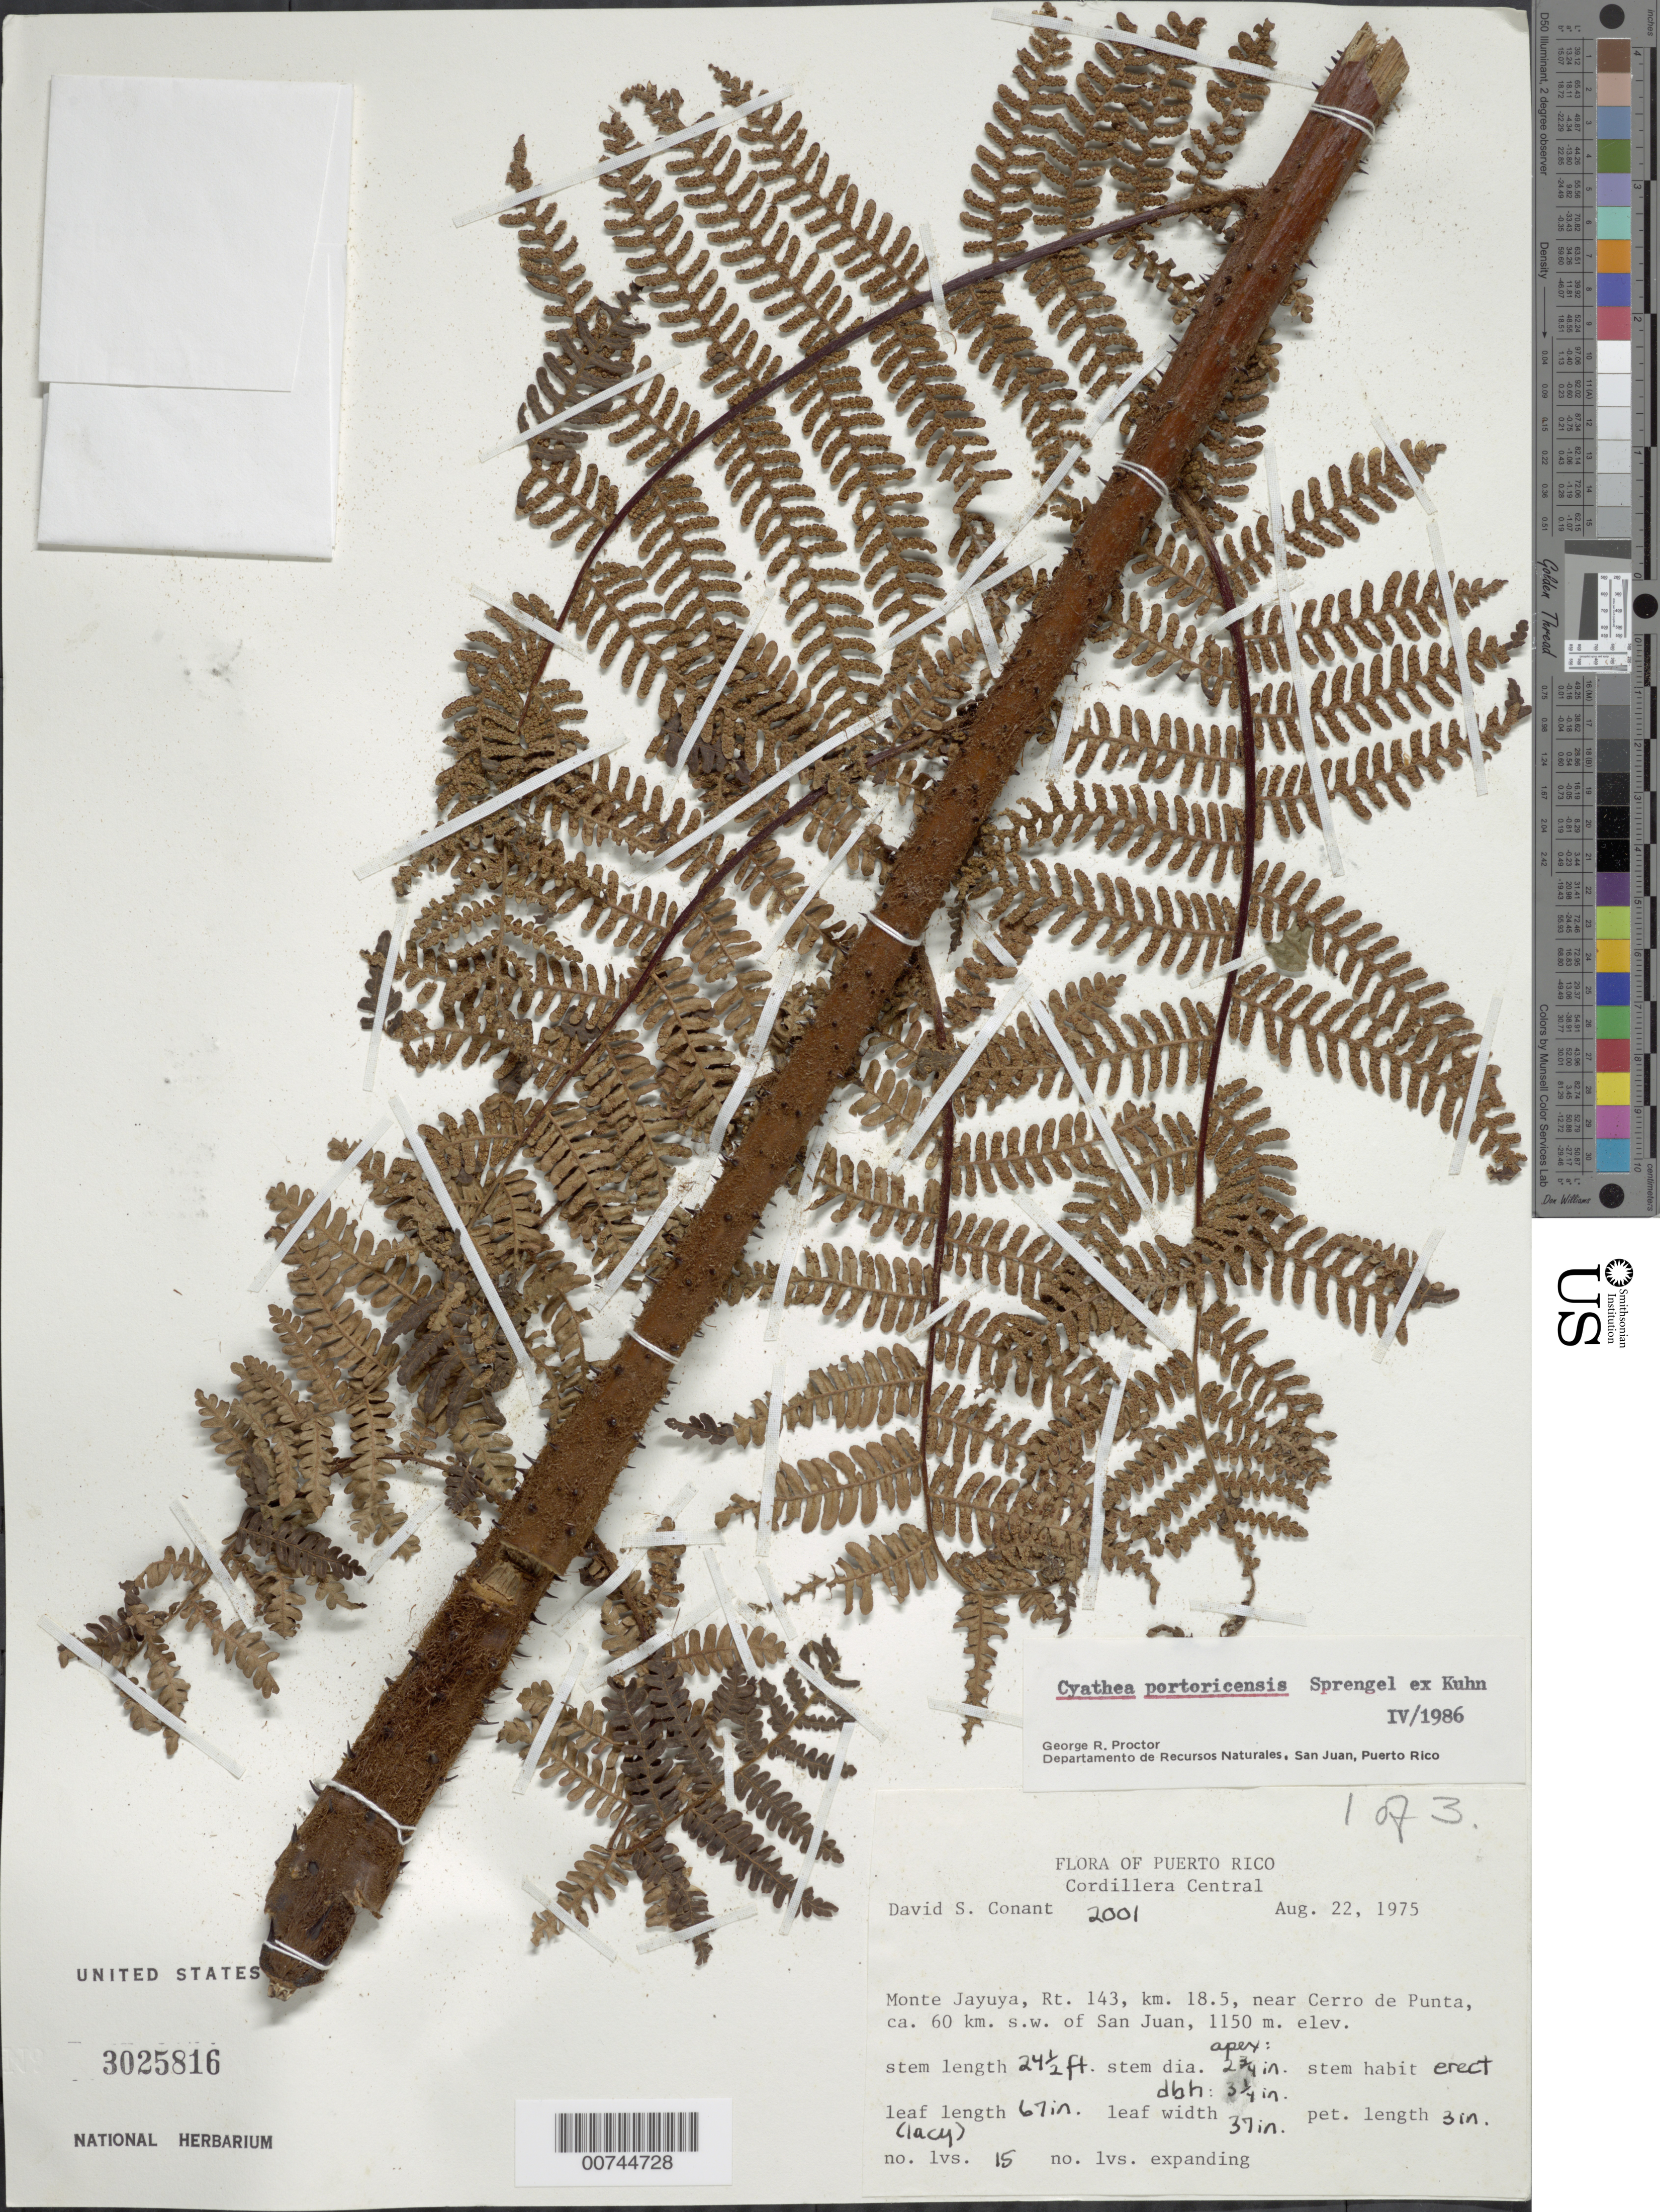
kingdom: Plantae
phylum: Tracheophyta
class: Polypodiopsida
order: Cyatheales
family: Cyatheaceae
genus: Alsophila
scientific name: Alsophila portoricensis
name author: (Spreng. ex Kuhn) D.S. Conant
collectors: D. S. Conant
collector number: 2001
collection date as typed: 22 Aug 1975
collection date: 1975-08-22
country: Puerto Rico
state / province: Jayuya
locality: Cordillera Central: Monte Jayuya, Rt. 143, 18.5, near Cerro de Punta, ca. 60 km SW of San Juan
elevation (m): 1150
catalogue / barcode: US 3025816